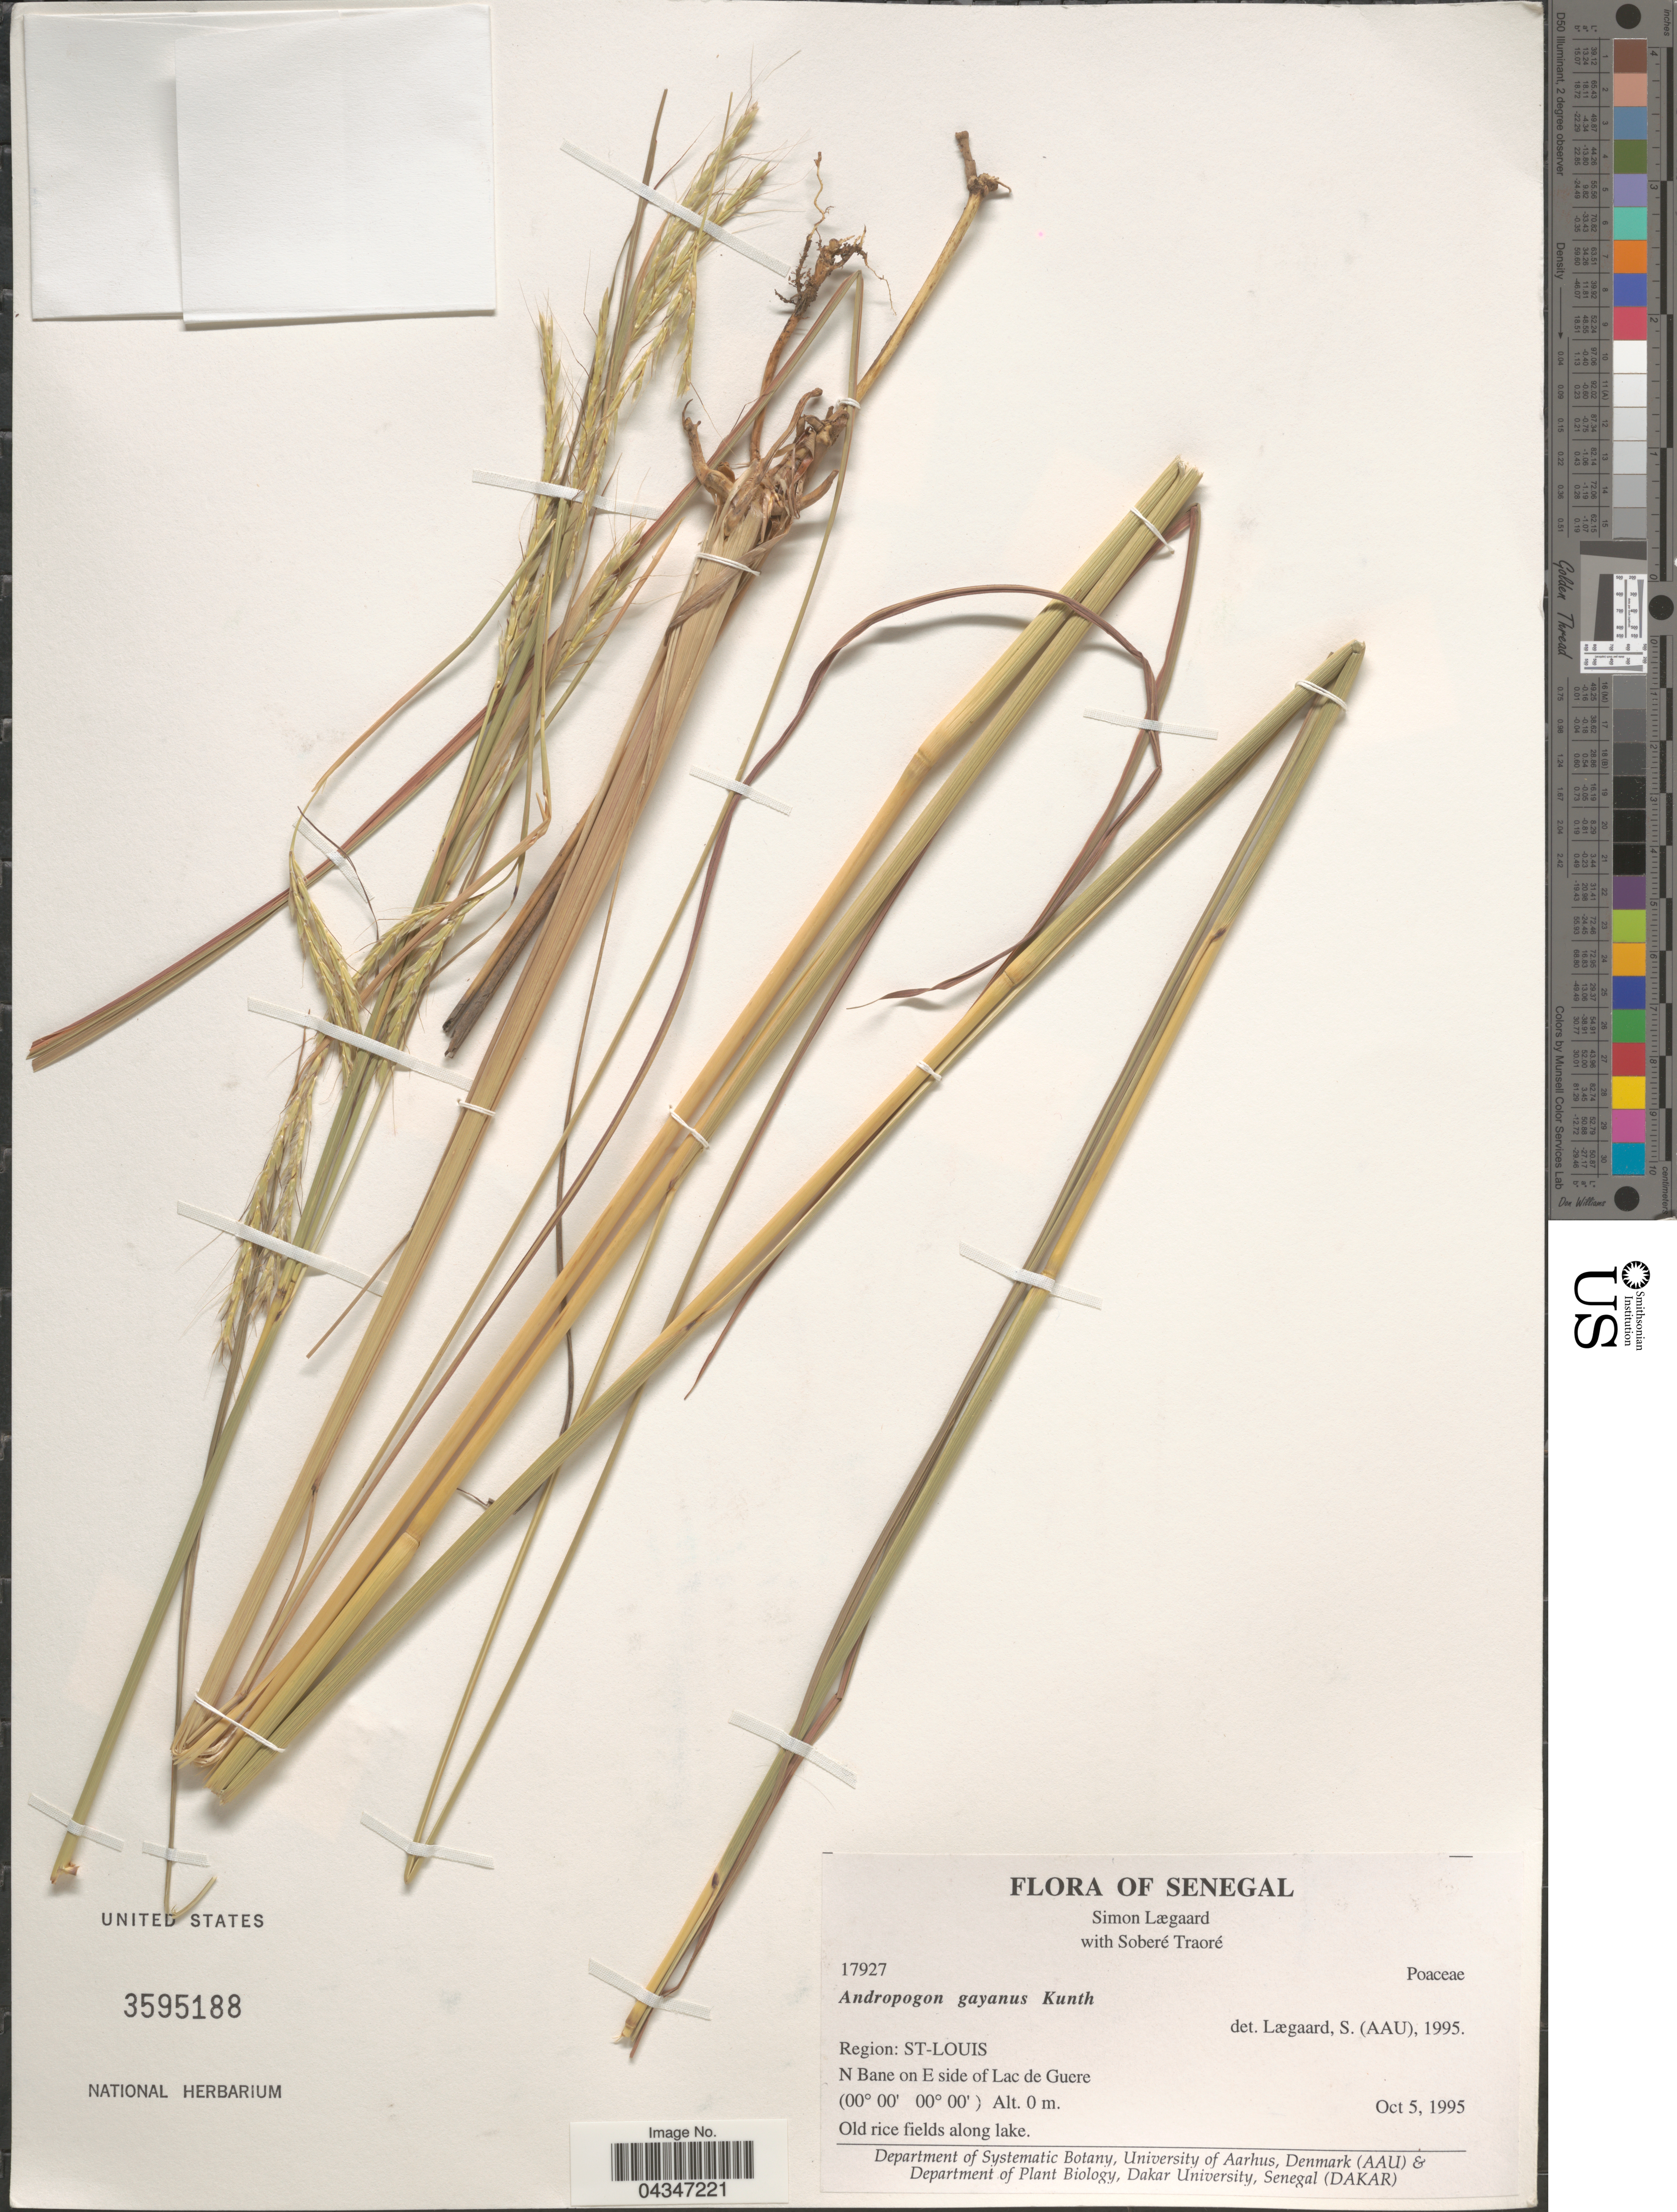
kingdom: Plantae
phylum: Tracheophyta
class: Liliopsida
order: Poales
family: Poaceae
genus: Andropogon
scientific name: Andropogon gayanus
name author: Kunth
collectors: S. Lægaard & S. Traore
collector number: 17927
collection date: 1995-10-05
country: Senegal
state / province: Saint-Louis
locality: Region: St-Louis. N Bane on E side of Lac de Guere.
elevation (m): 0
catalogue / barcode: US 3595188